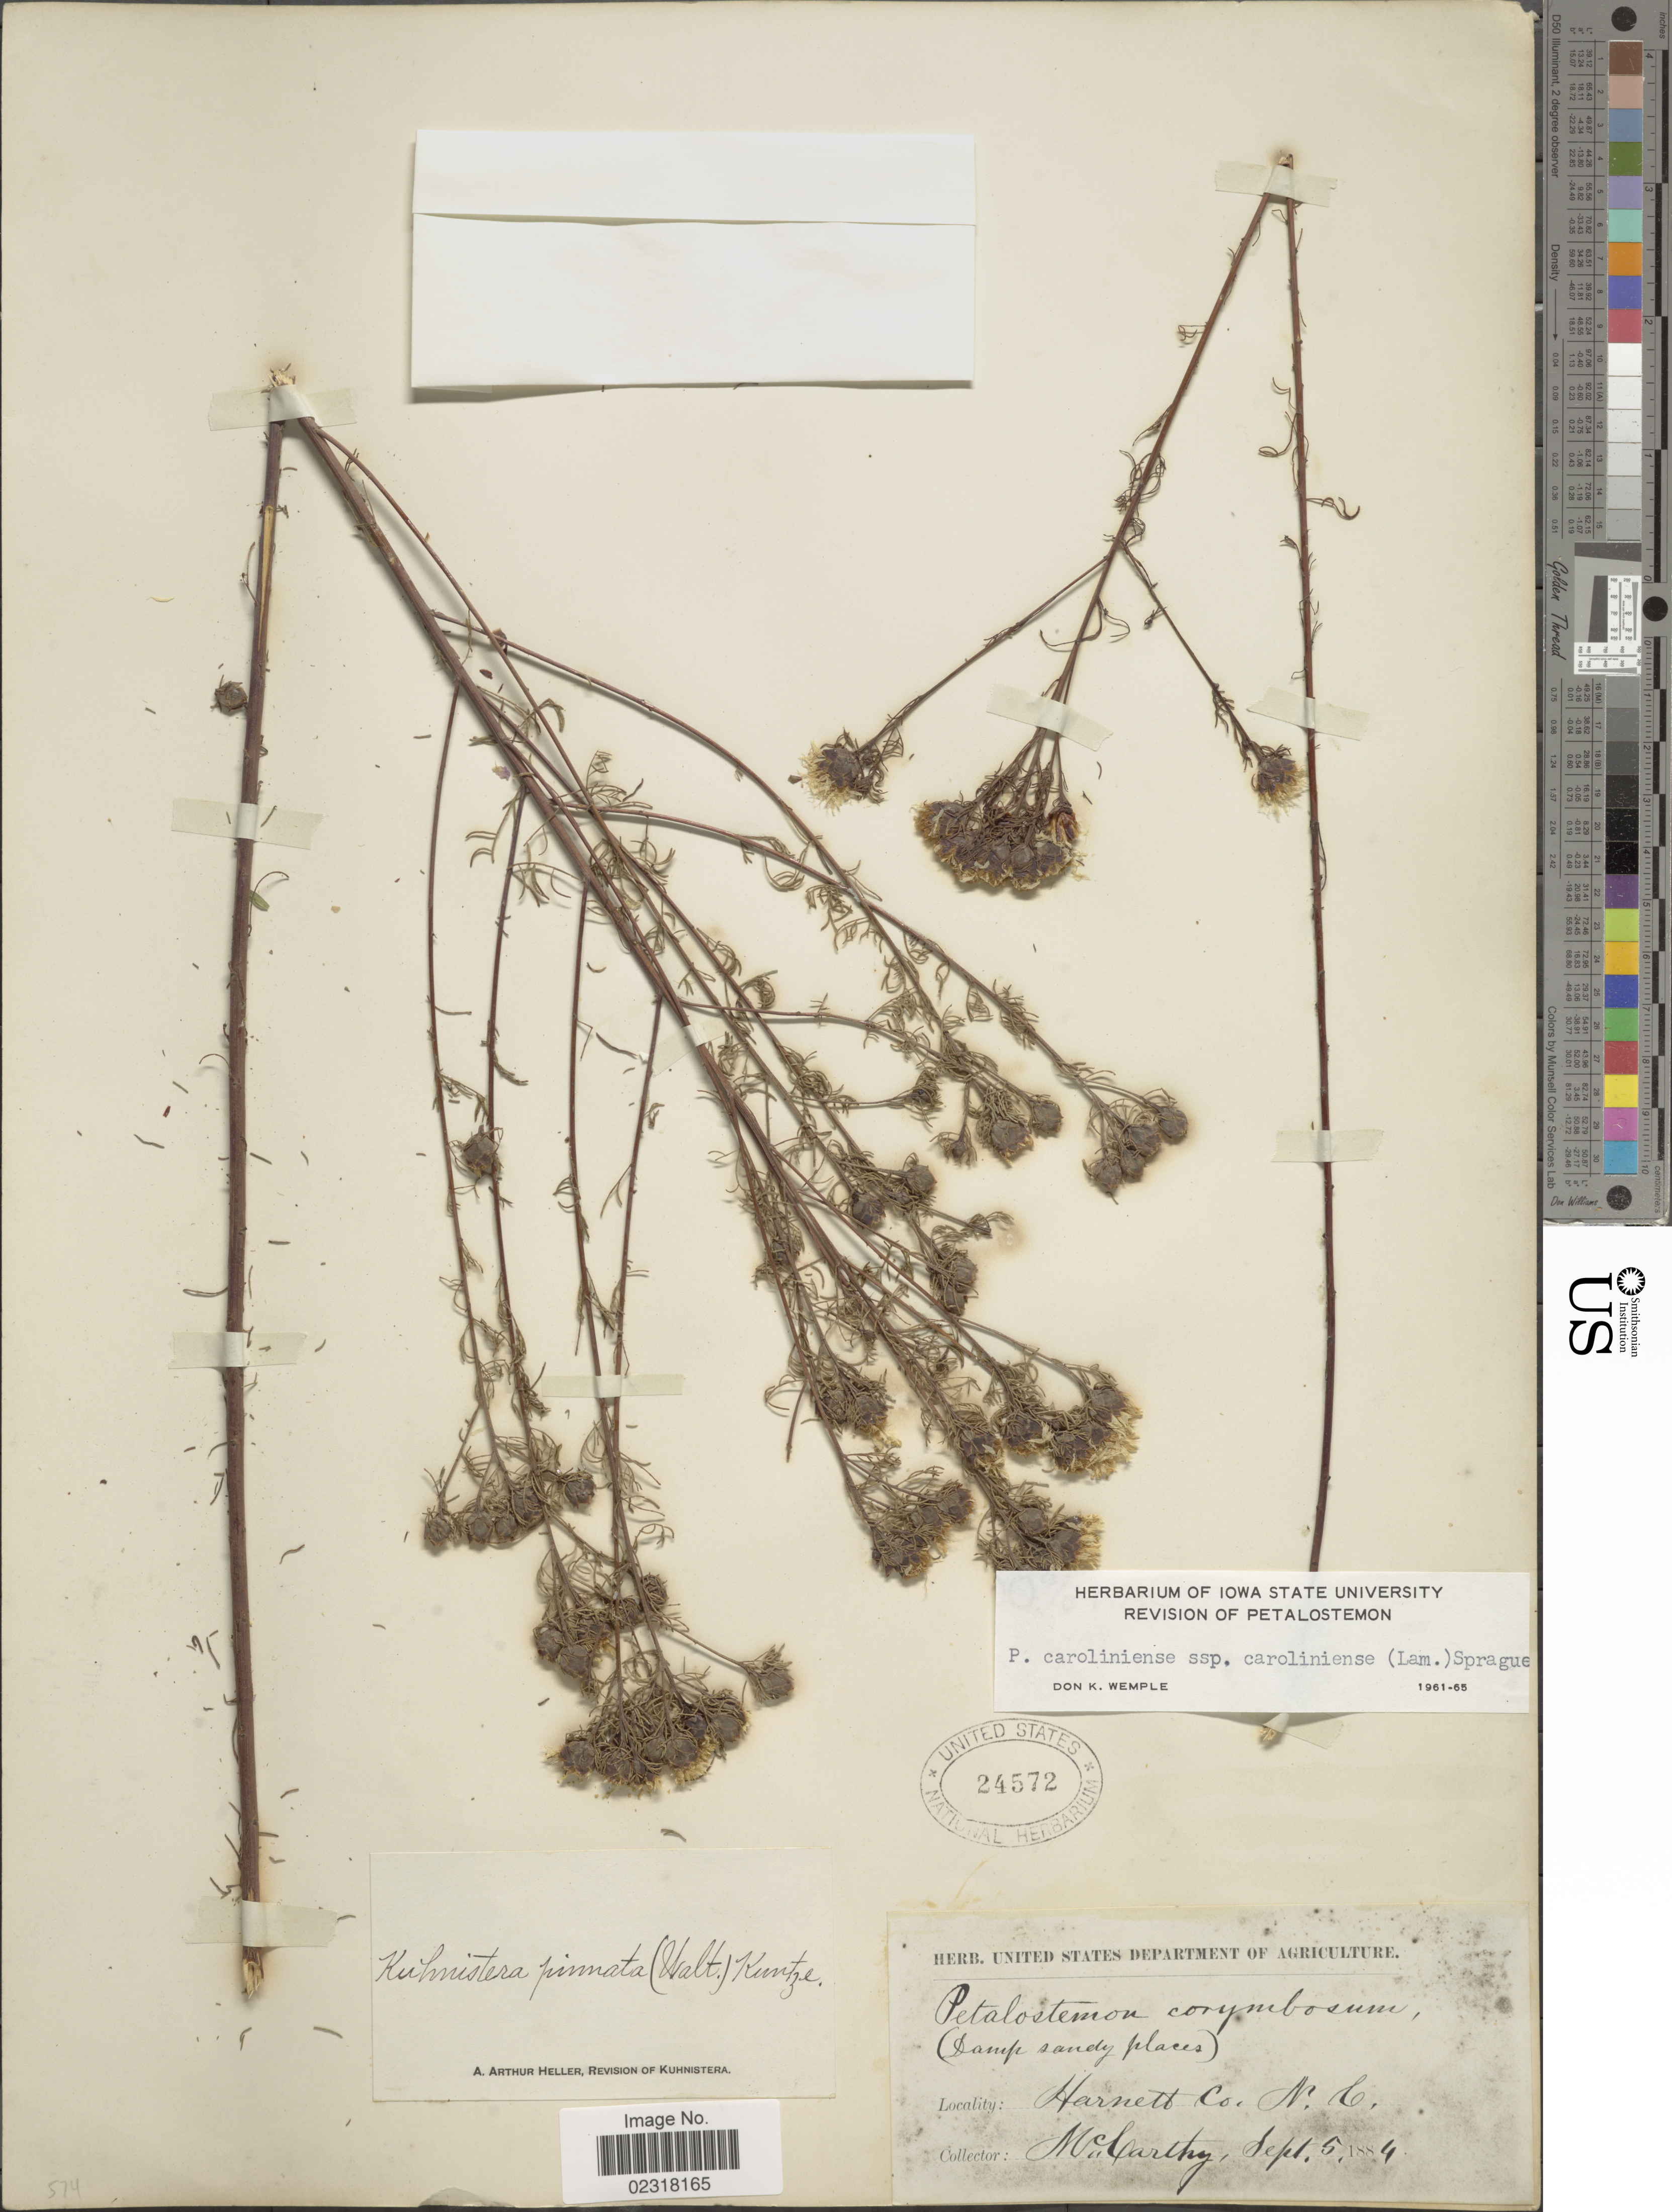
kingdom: Plantae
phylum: Tracheophyta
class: Magnoliopsida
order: Fabales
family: Fabaceae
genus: Dalea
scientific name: Dalea pinnata var. pinnata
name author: (J.F. Gmel.) Barneby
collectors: -- McCarthy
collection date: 1884-09-05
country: United States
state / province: North Carolina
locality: Harnett Co.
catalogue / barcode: US 24572